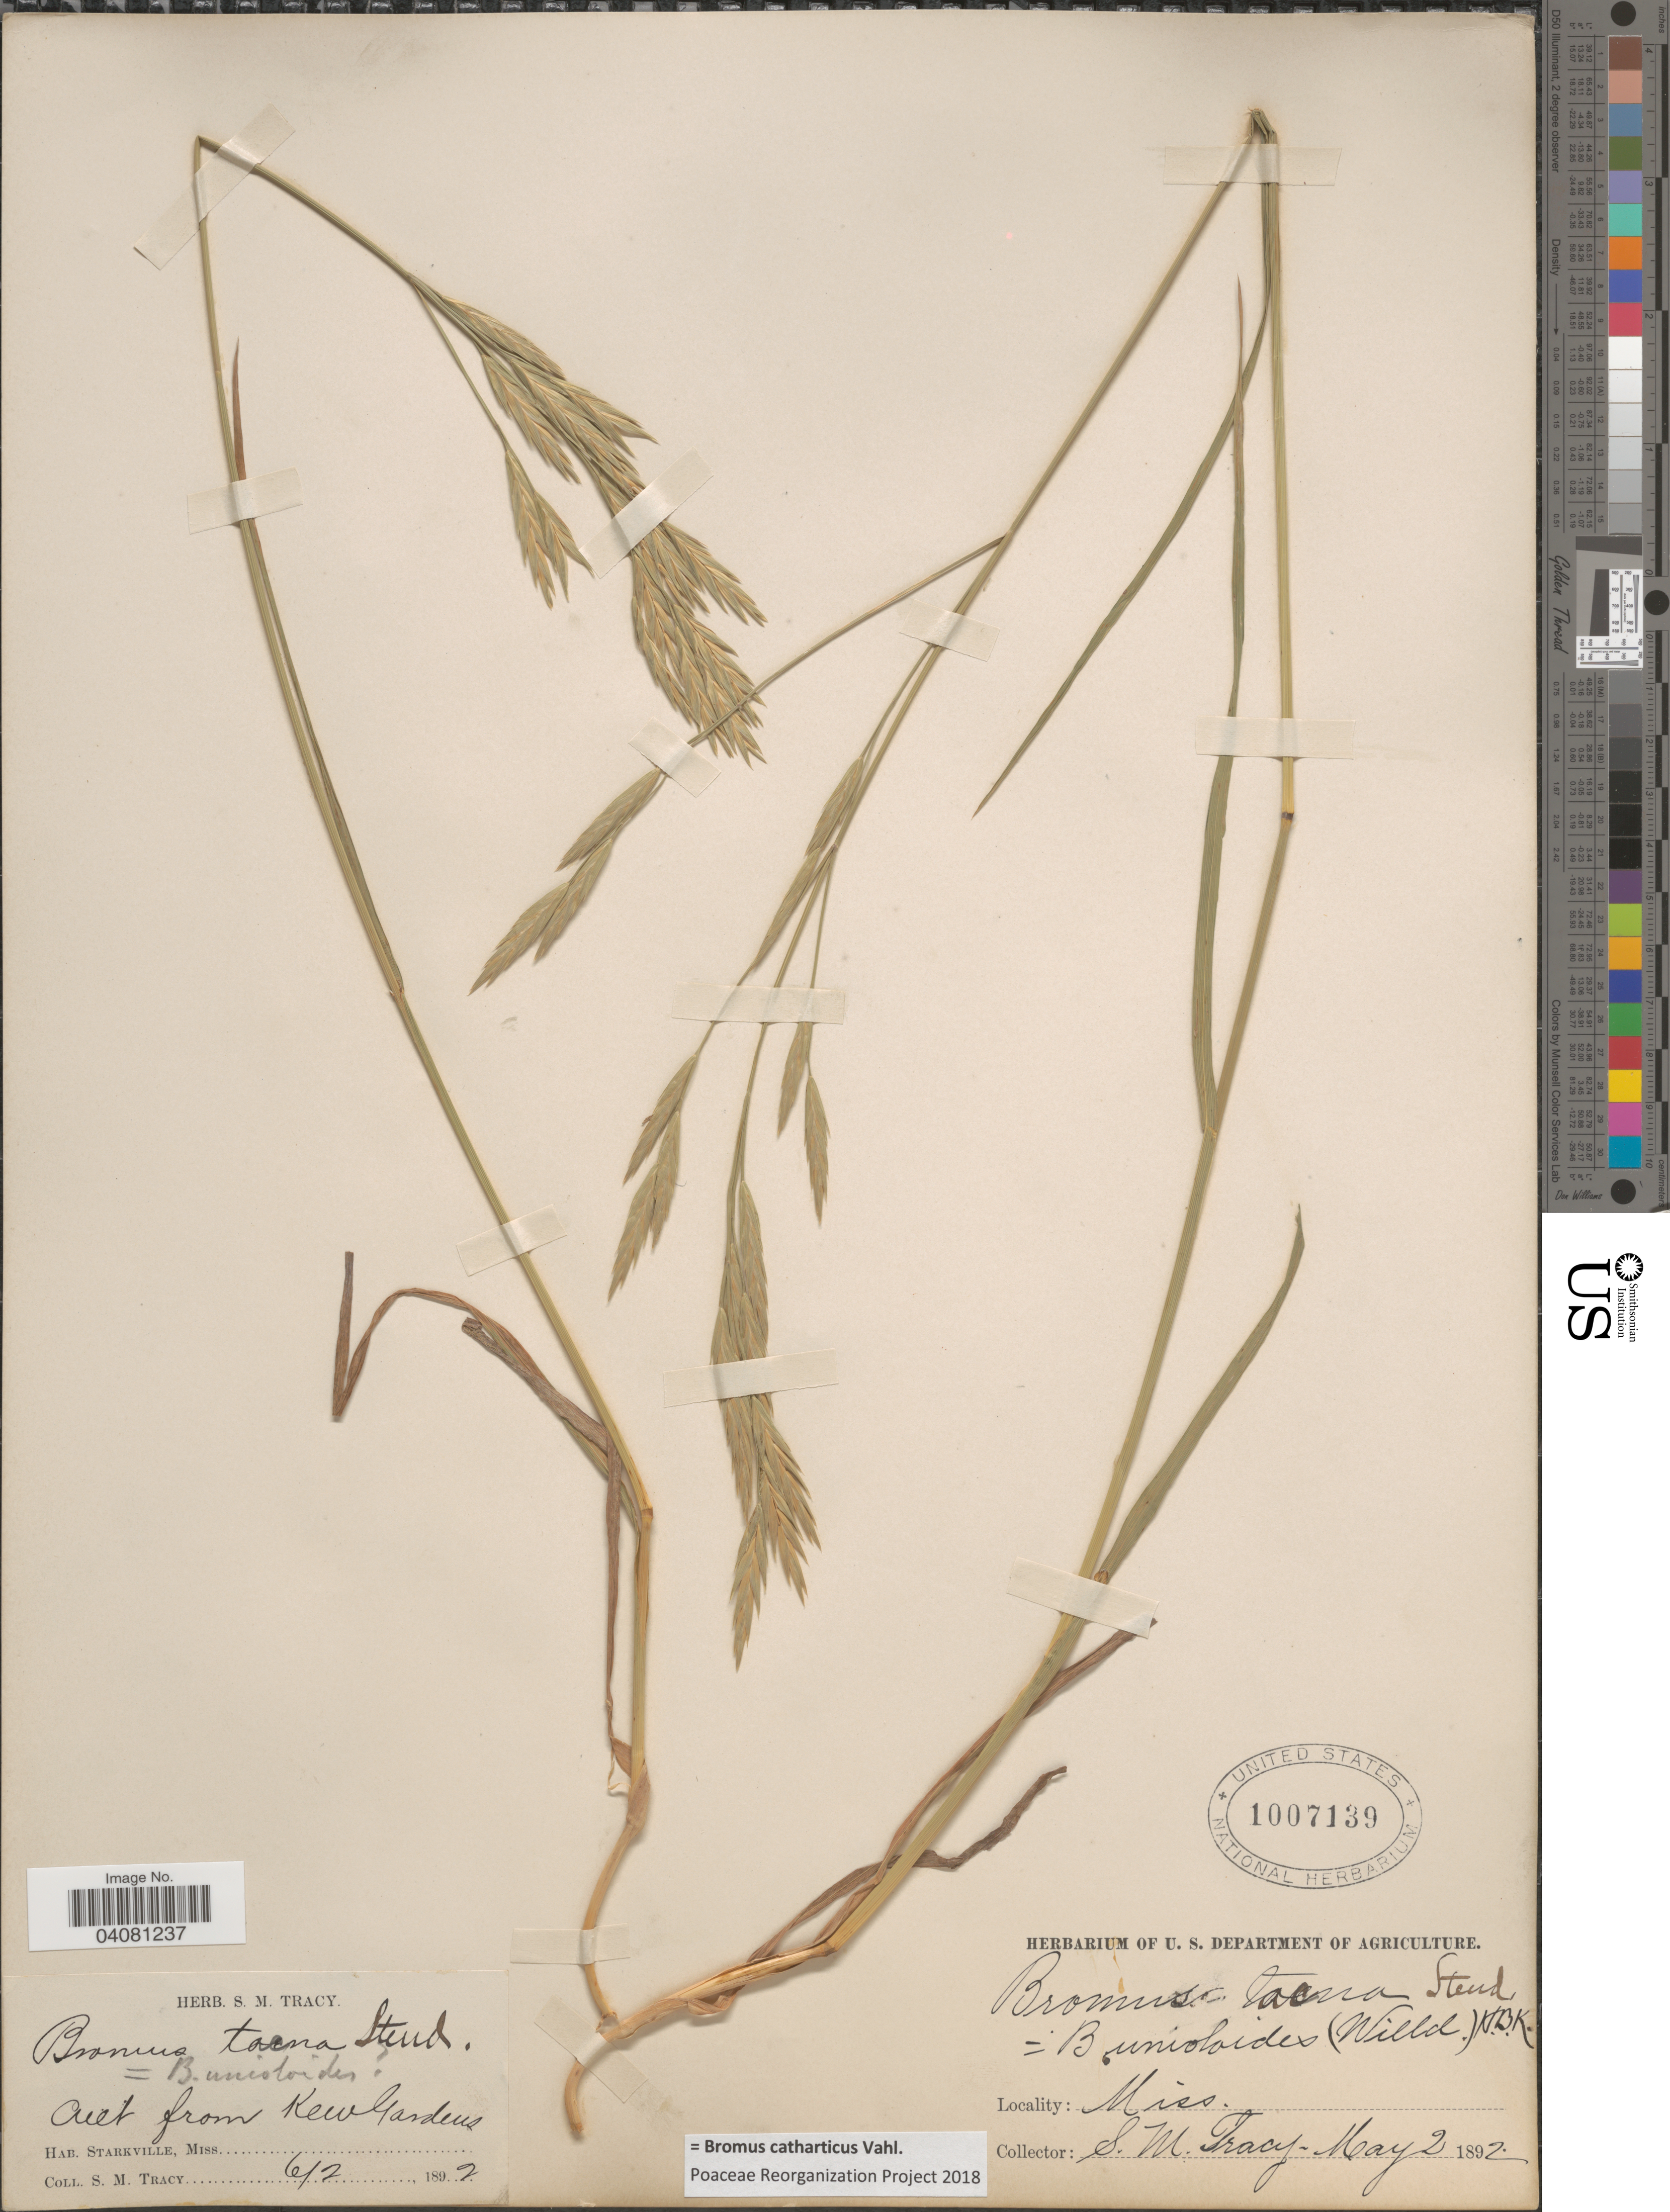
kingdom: Plantae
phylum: Tracheophyta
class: Liliopsida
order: Poales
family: Poaceae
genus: Bromus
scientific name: Bromus catharticus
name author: Vahl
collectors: S. M. Tracy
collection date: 1892-05-02/1892-06-02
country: United States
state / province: Mississippi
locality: Cult. from Kew Gardens. Starkville.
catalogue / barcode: US 1007139